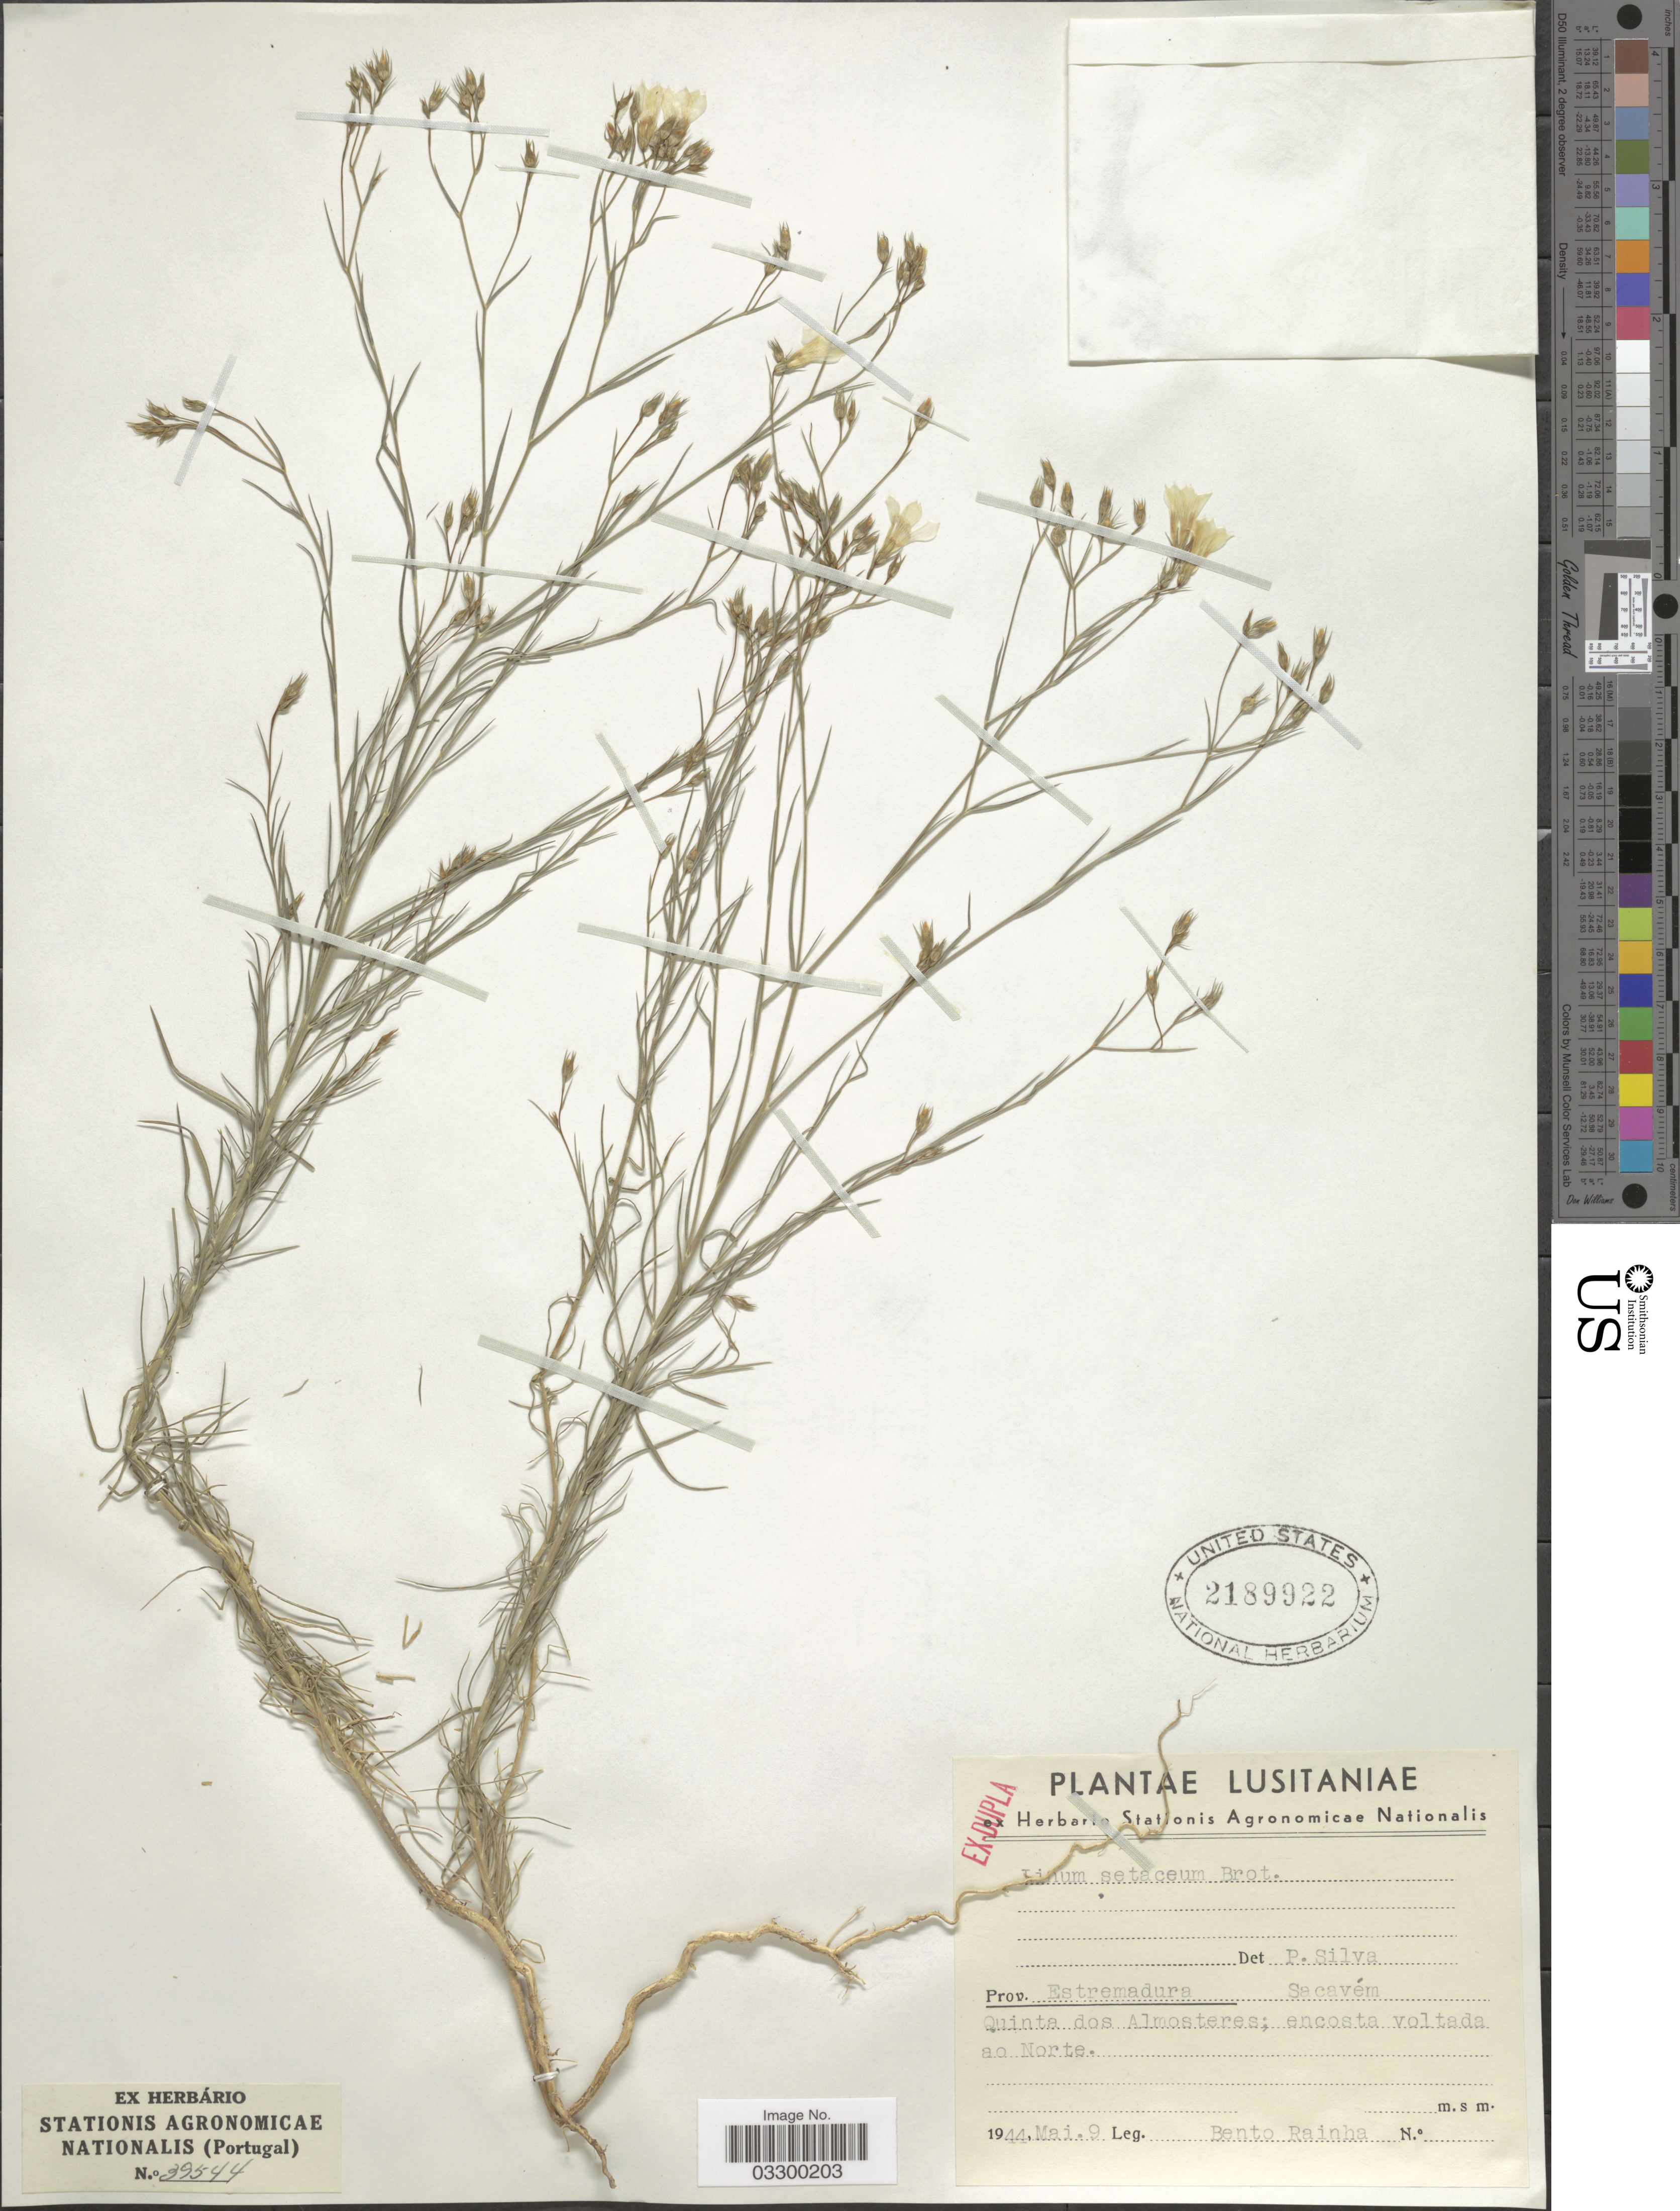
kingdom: Plantae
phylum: Tracheophyta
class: Magnoliopsida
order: Malpighiales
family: Linaceae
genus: Linum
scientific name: Linum setaceum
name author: Brot.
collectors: B. Rainha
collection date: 1944-05-09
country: Portugal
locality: Lusitaniae. Prov. Estremadura. Sacavém. Quinta dos Almosteres; encosta voltada ao Norte.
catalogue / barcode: US 2189922